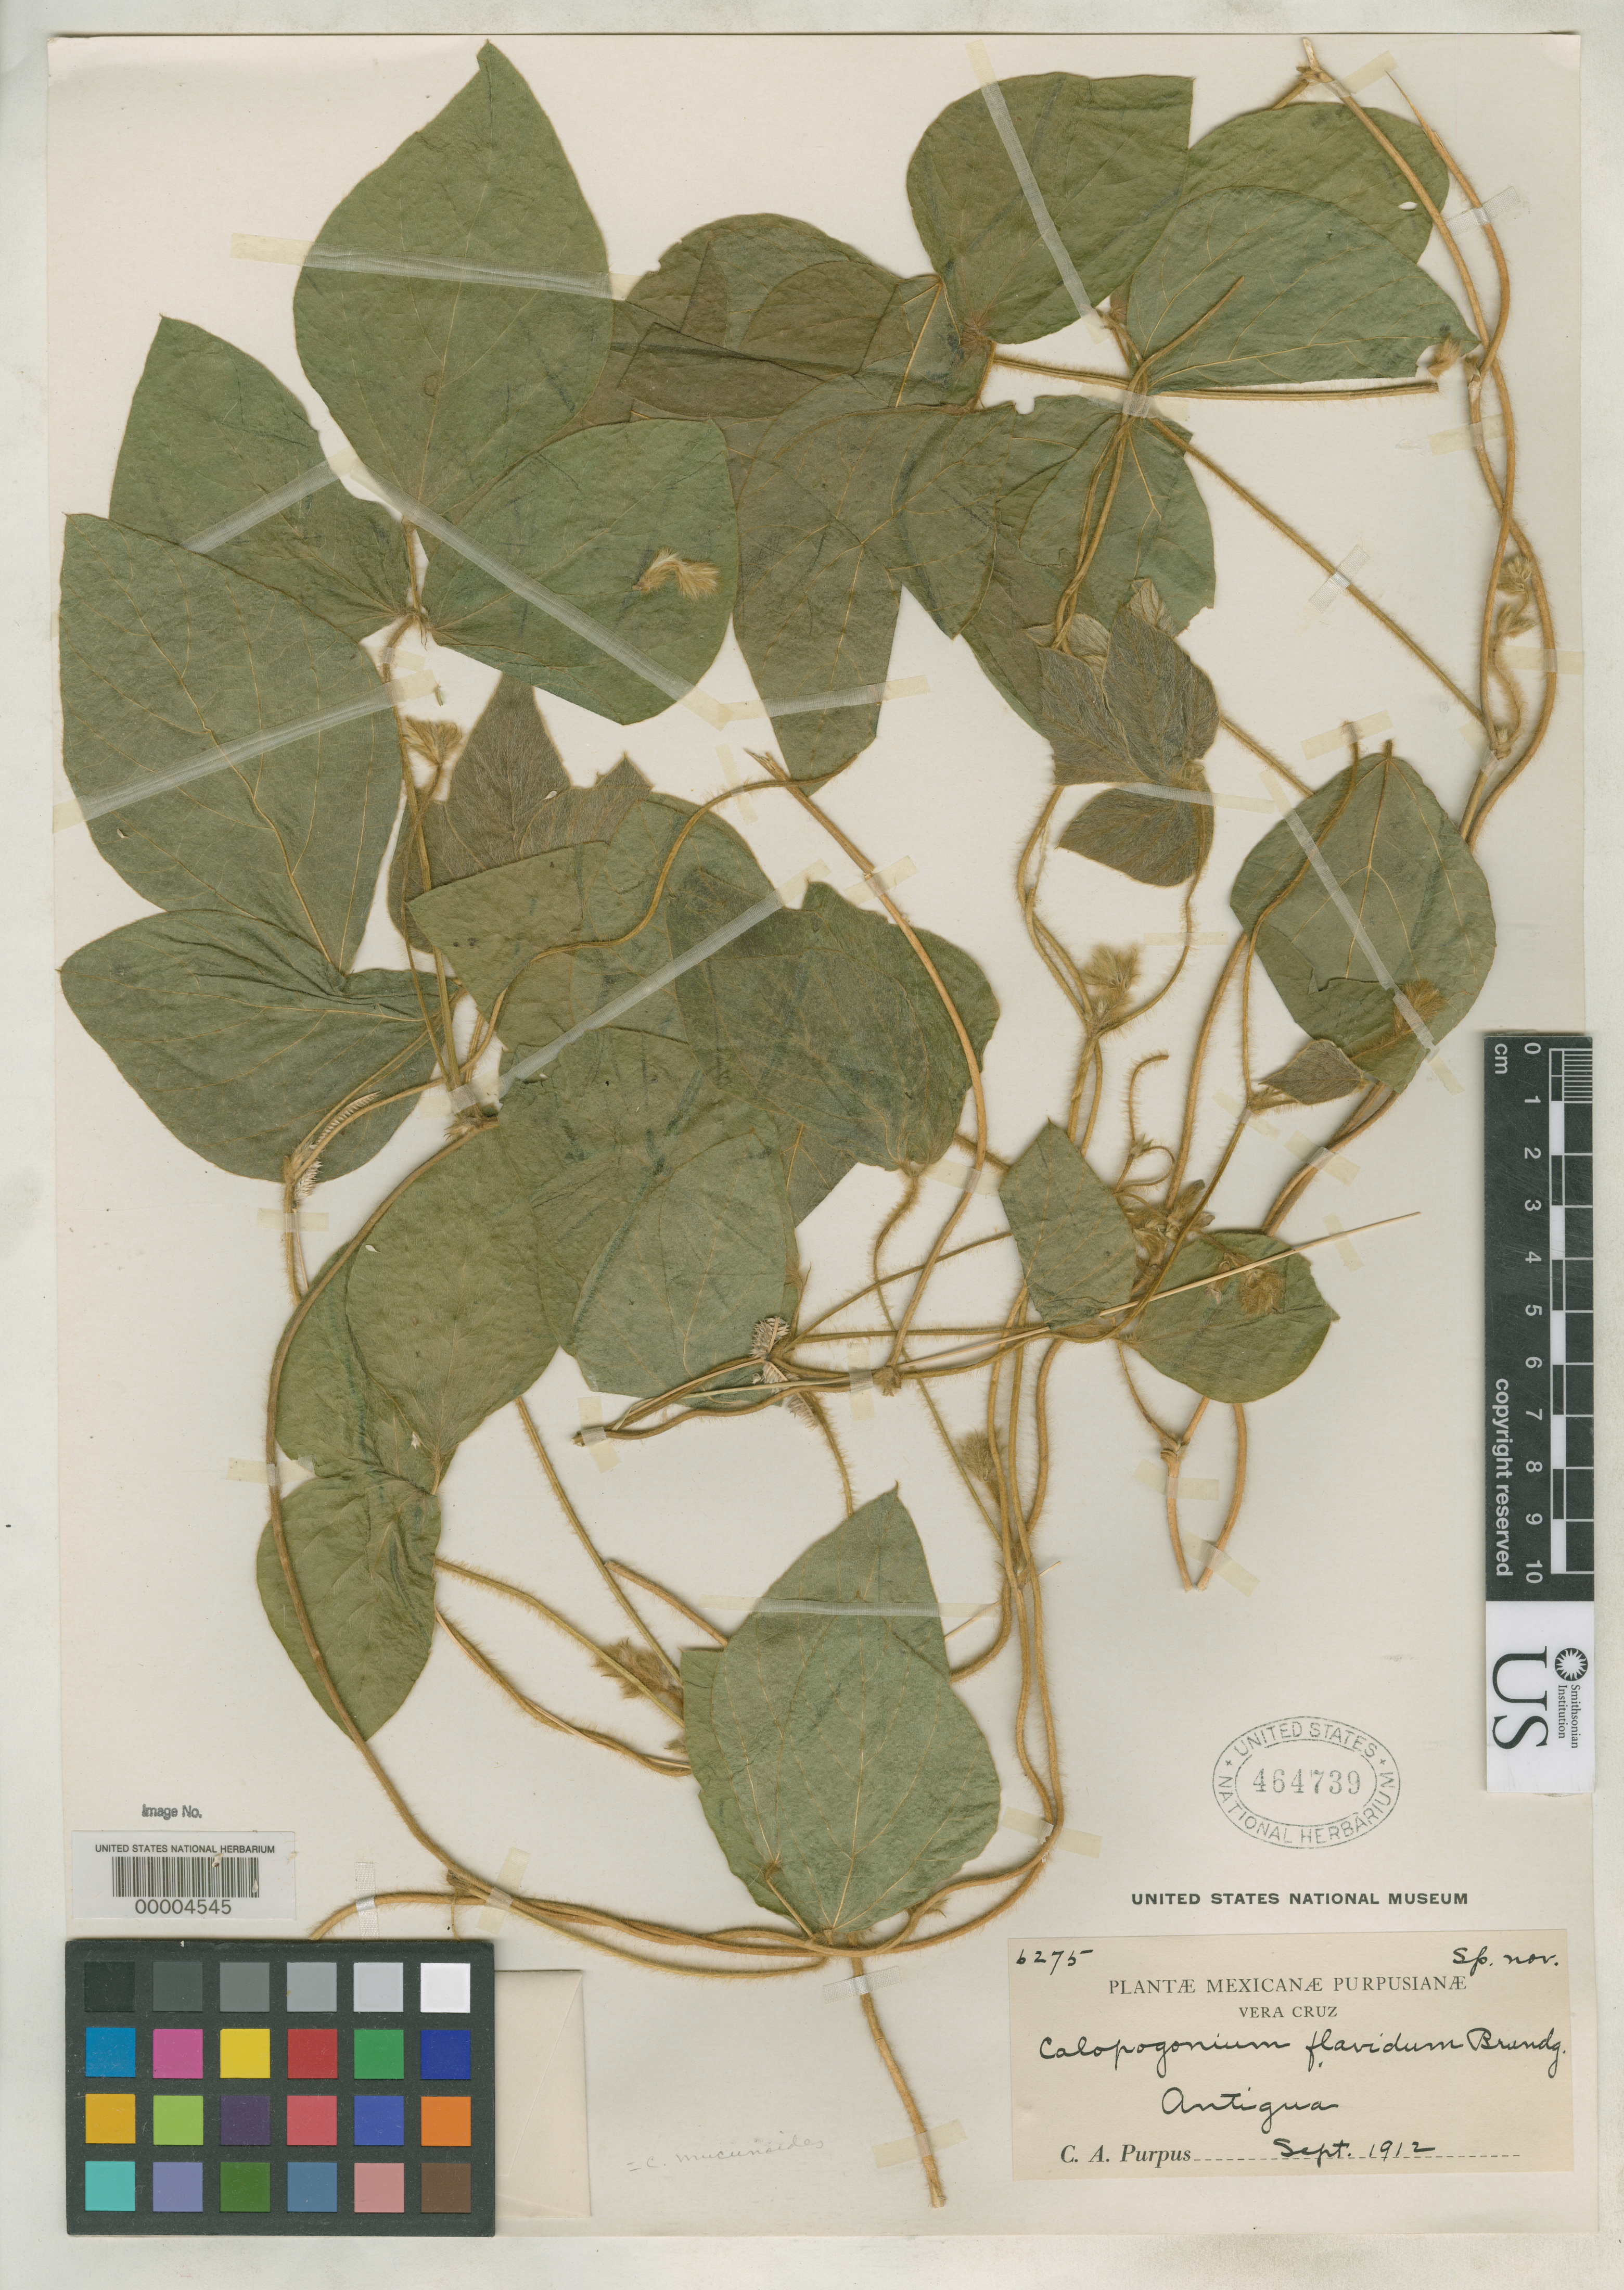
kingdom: Plantae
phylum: Tracheophyta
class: Magnoliopsida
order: Fabales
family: Fabaceae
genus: Calopogonium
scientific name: Calopogonium flavidum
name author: Brandegee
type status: Isotype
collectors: C. A. Purpus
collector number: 6275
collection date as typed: Sep 1912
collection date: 1912-09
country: Mexico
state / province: Veracruz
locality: Antigua.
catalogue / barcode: US 464739